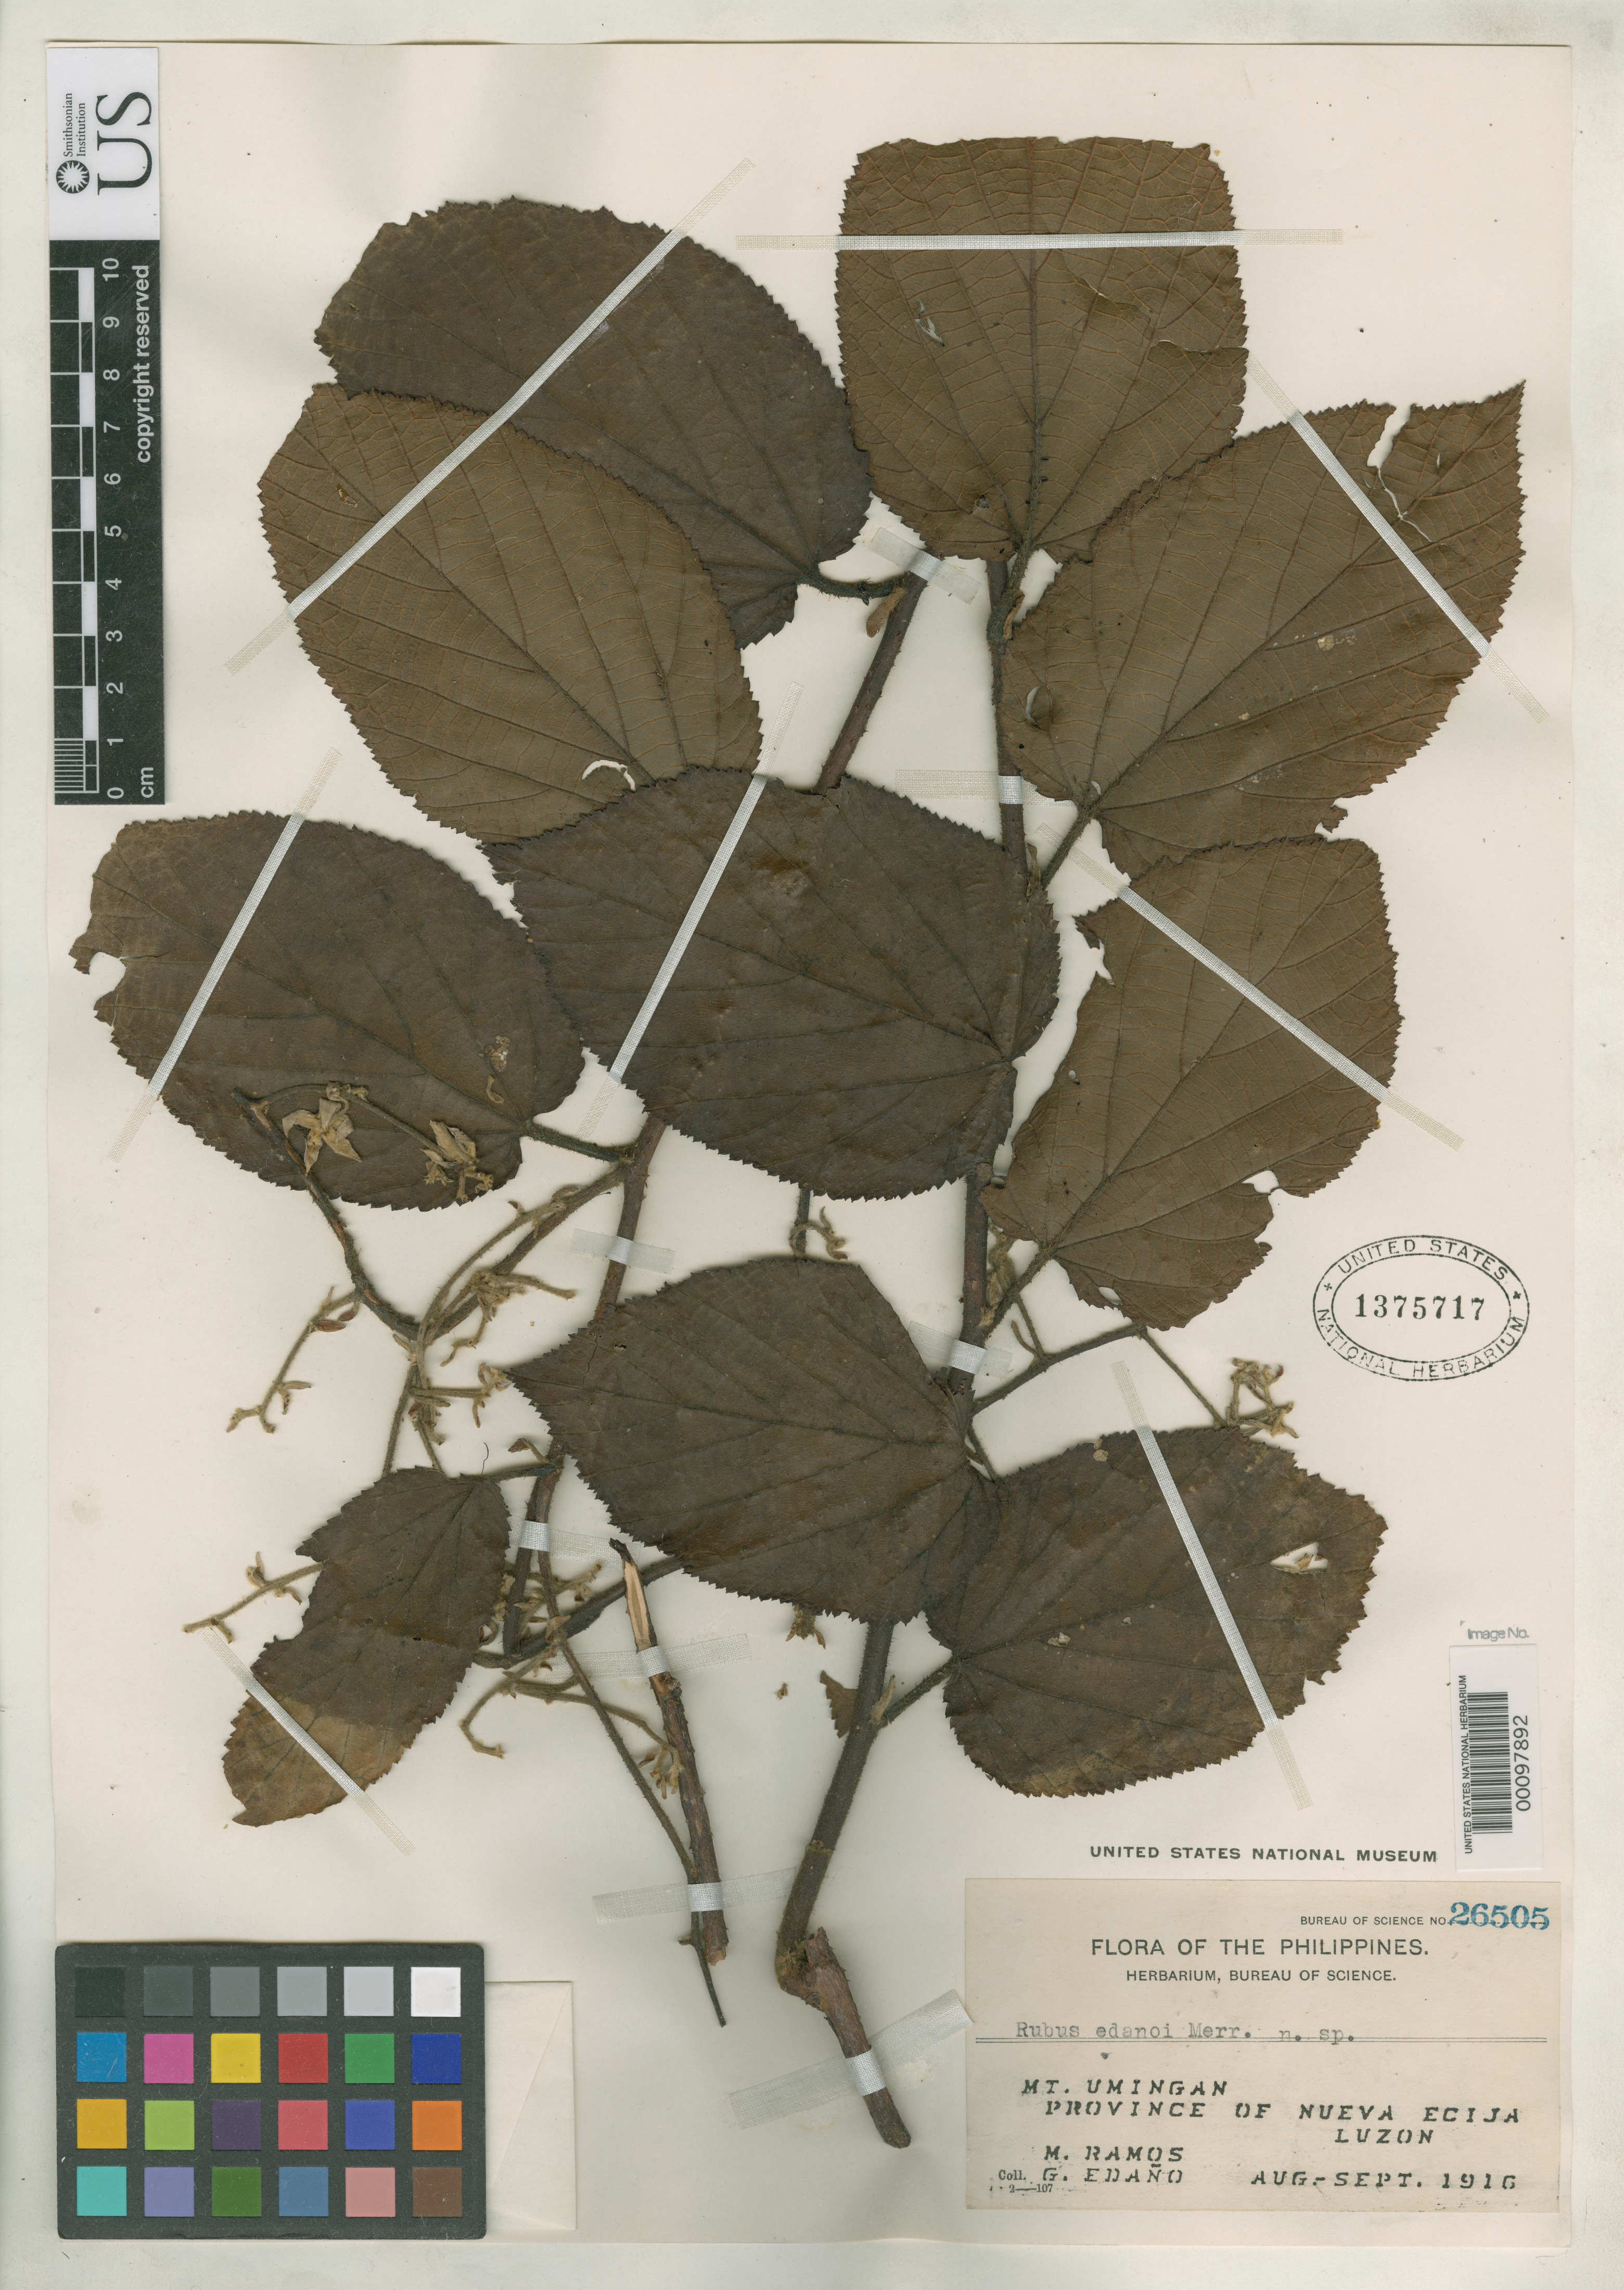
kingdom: Plantae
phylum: Tracheophyta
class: Magnoliopsida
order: Rosales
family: Rosaceae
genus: Rubus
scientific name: Rubus edanoii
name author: Merr.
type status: Isotype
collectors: M. Ramos & G. E. Edaño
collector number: Bur. Sci. 26505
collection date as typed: Aug 1916 to -- Sep 1916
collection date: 1916-08/1916-09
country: Philippines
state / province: Central Luzon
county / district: Nueva Ecija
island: Luzon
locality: Mt. Umingan.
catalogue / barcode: US 1375717